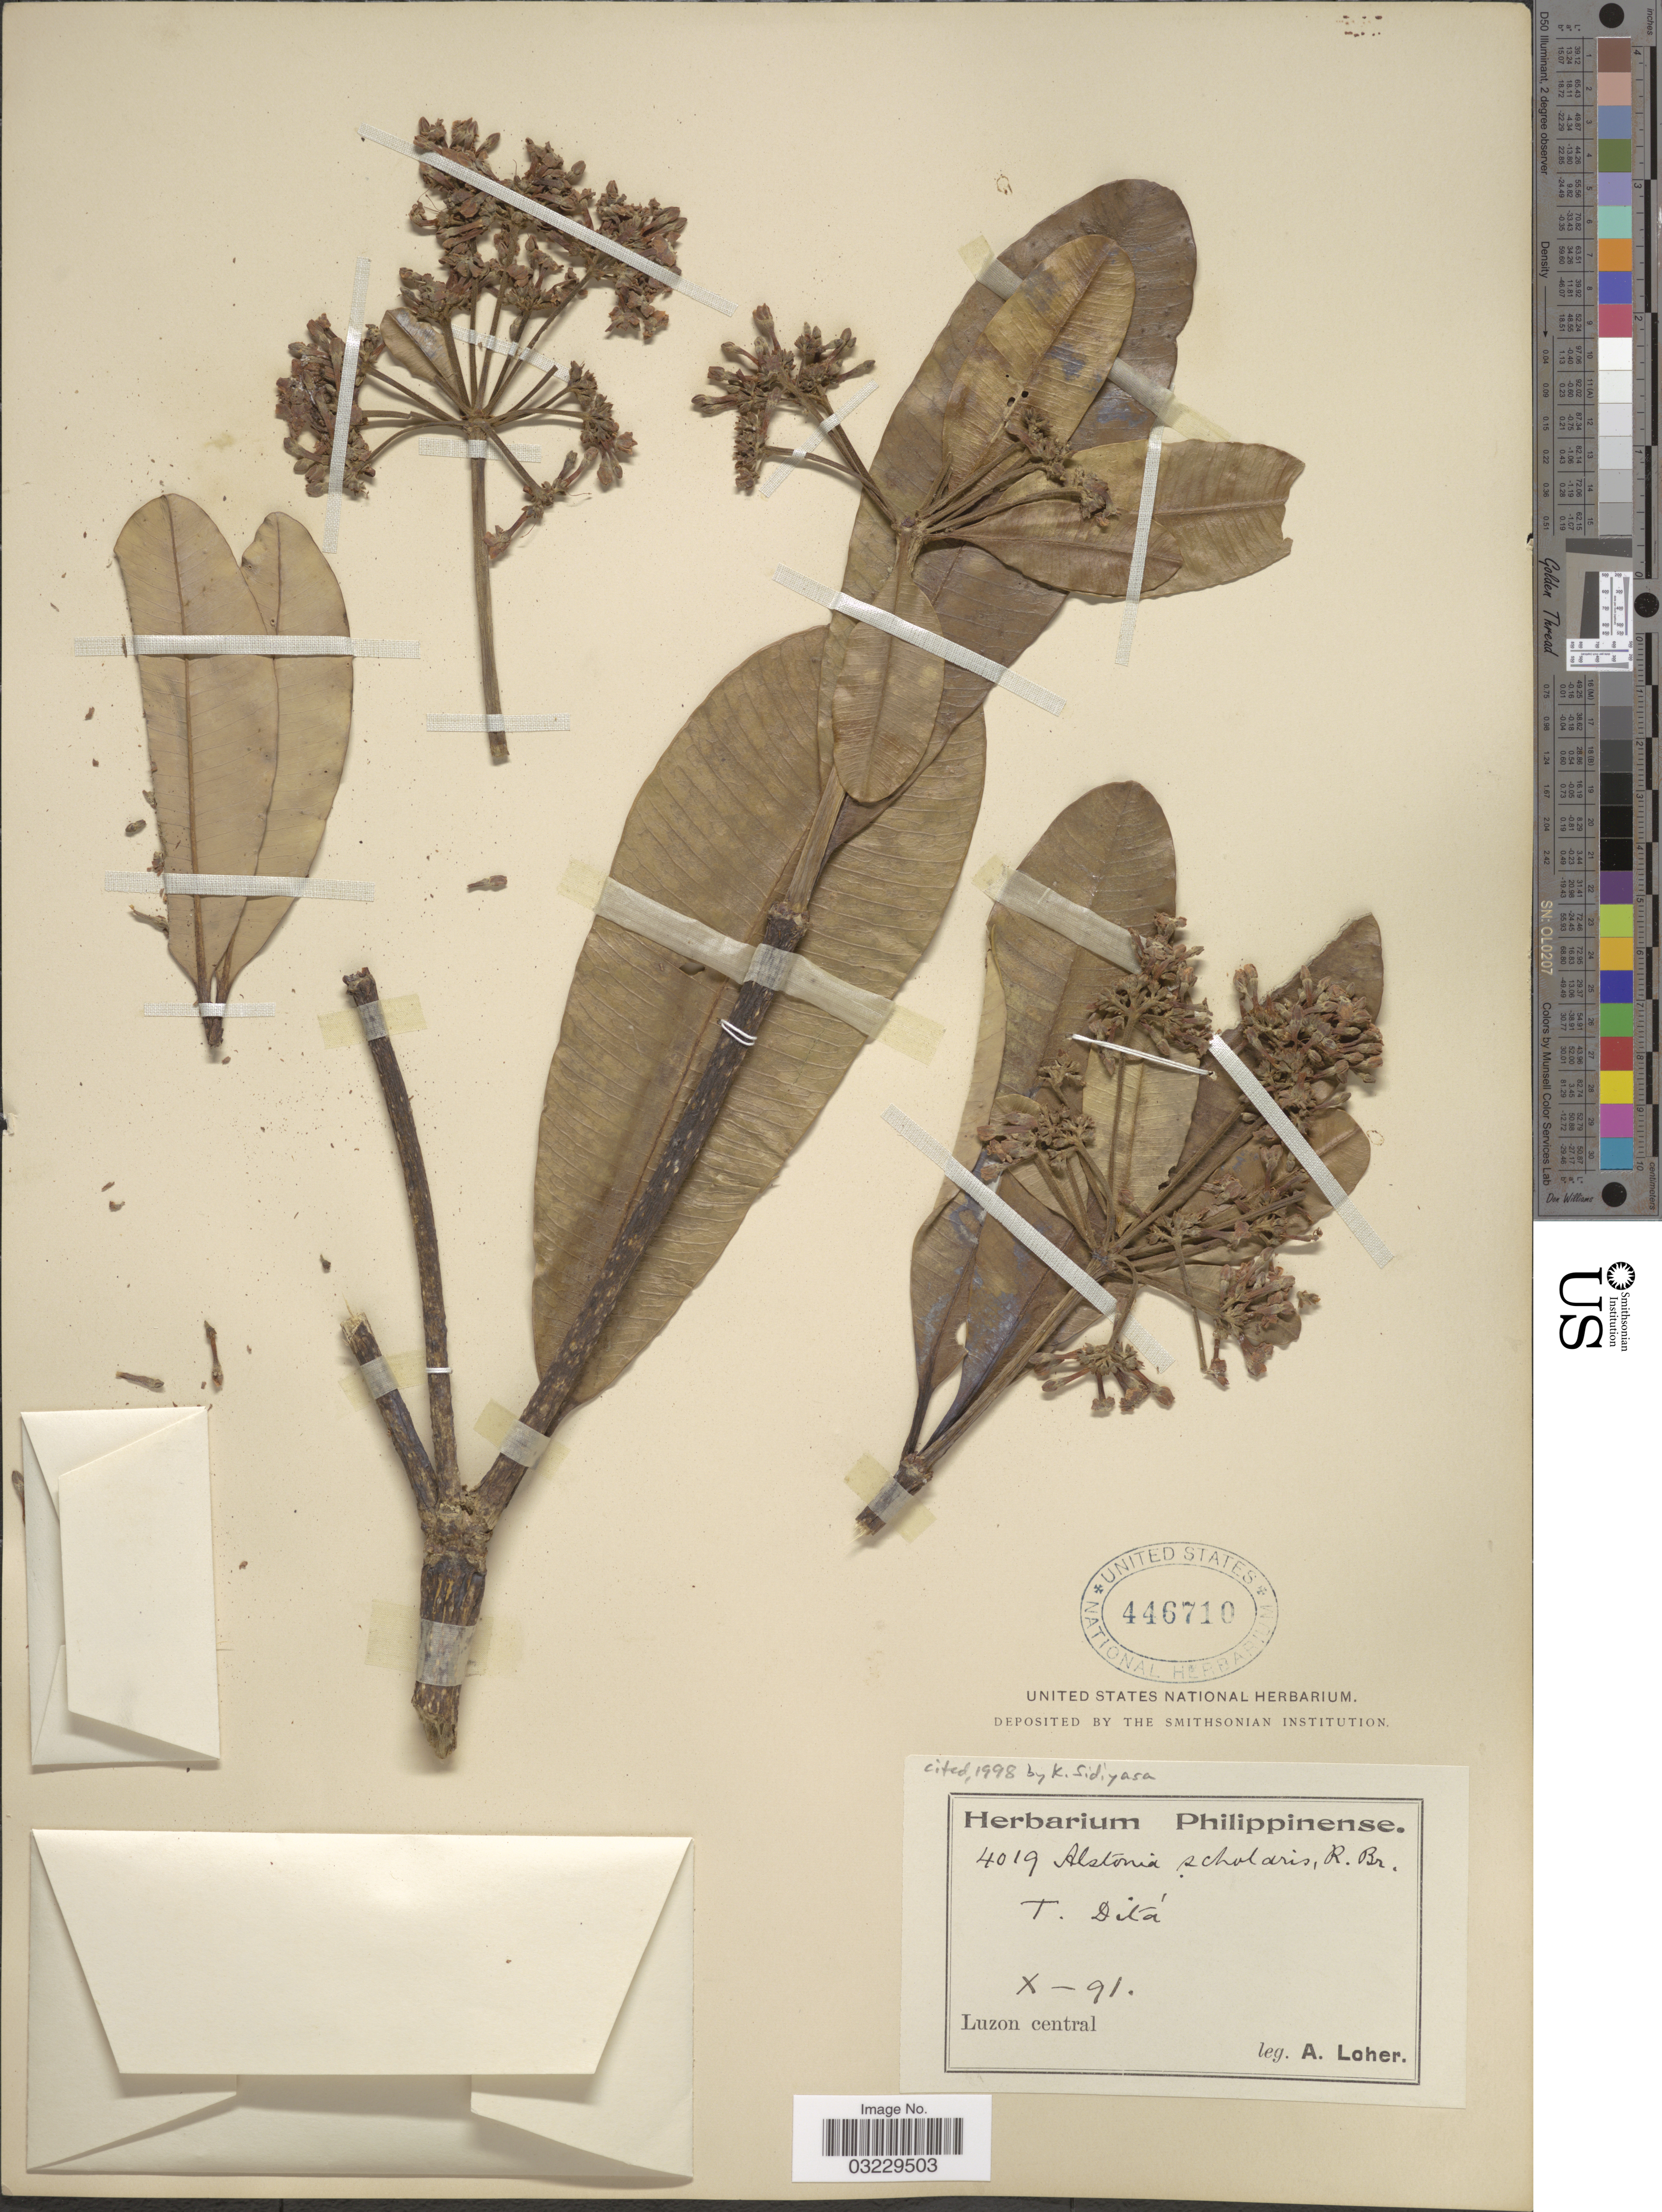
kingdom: Plantae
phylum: Tracheophyta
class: Magnoliopsida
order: Gentianales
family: Apocynaceae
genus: Alstonia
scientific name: Alstonia scholaris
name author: (L.) R. Br.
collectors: A. Loher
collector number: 4019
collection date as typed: Transcribed d/m/y: /10/91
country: Philippines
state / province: Central Luzon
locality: T. Dita [unsure placement] Luzon central.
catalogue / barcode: US 446710